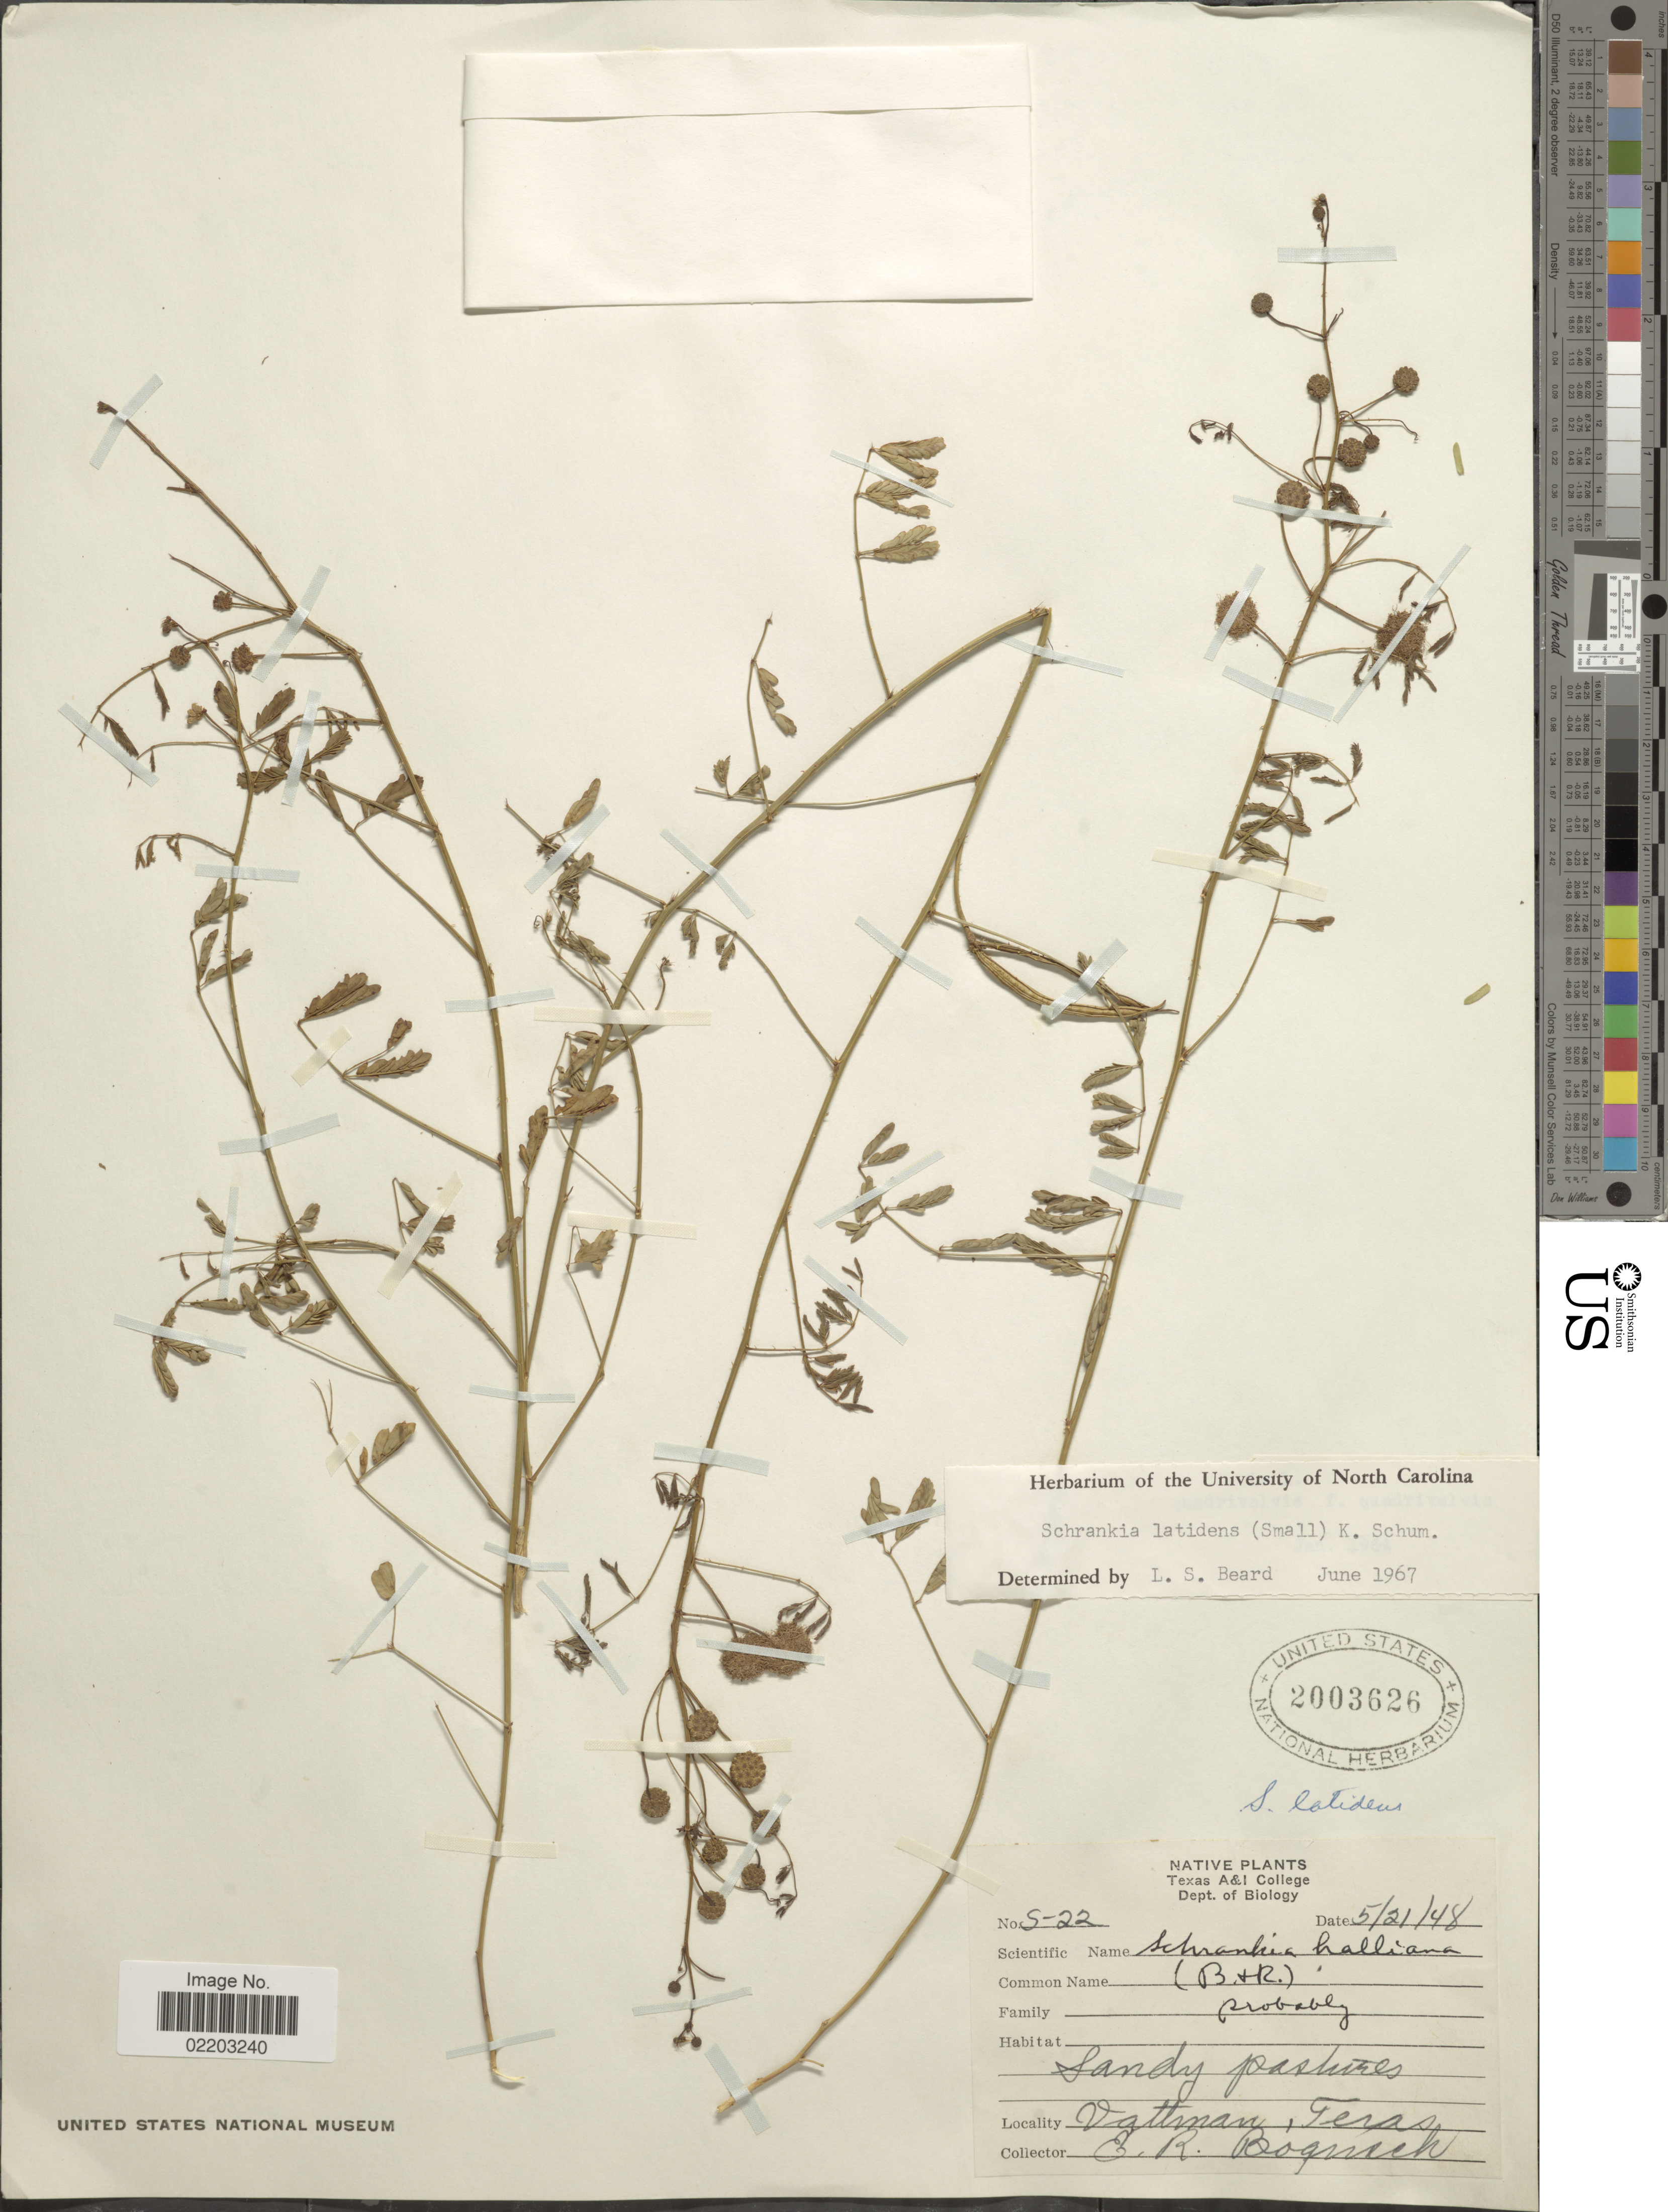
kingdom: Plantae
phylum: Tracheophyta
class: Magnoliopsida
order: Fabales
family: Fabaceae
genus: Mimosa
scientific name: Mimosa latidens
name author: (Small) B.L. Turner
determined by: U.S. National Herbarium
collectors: E. Bognach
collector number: S-22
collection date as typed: Transcribed d/m/y: 21/5/48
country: United States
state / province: Texas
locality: Sandy pastures, Vattman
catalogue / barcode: US 2003626